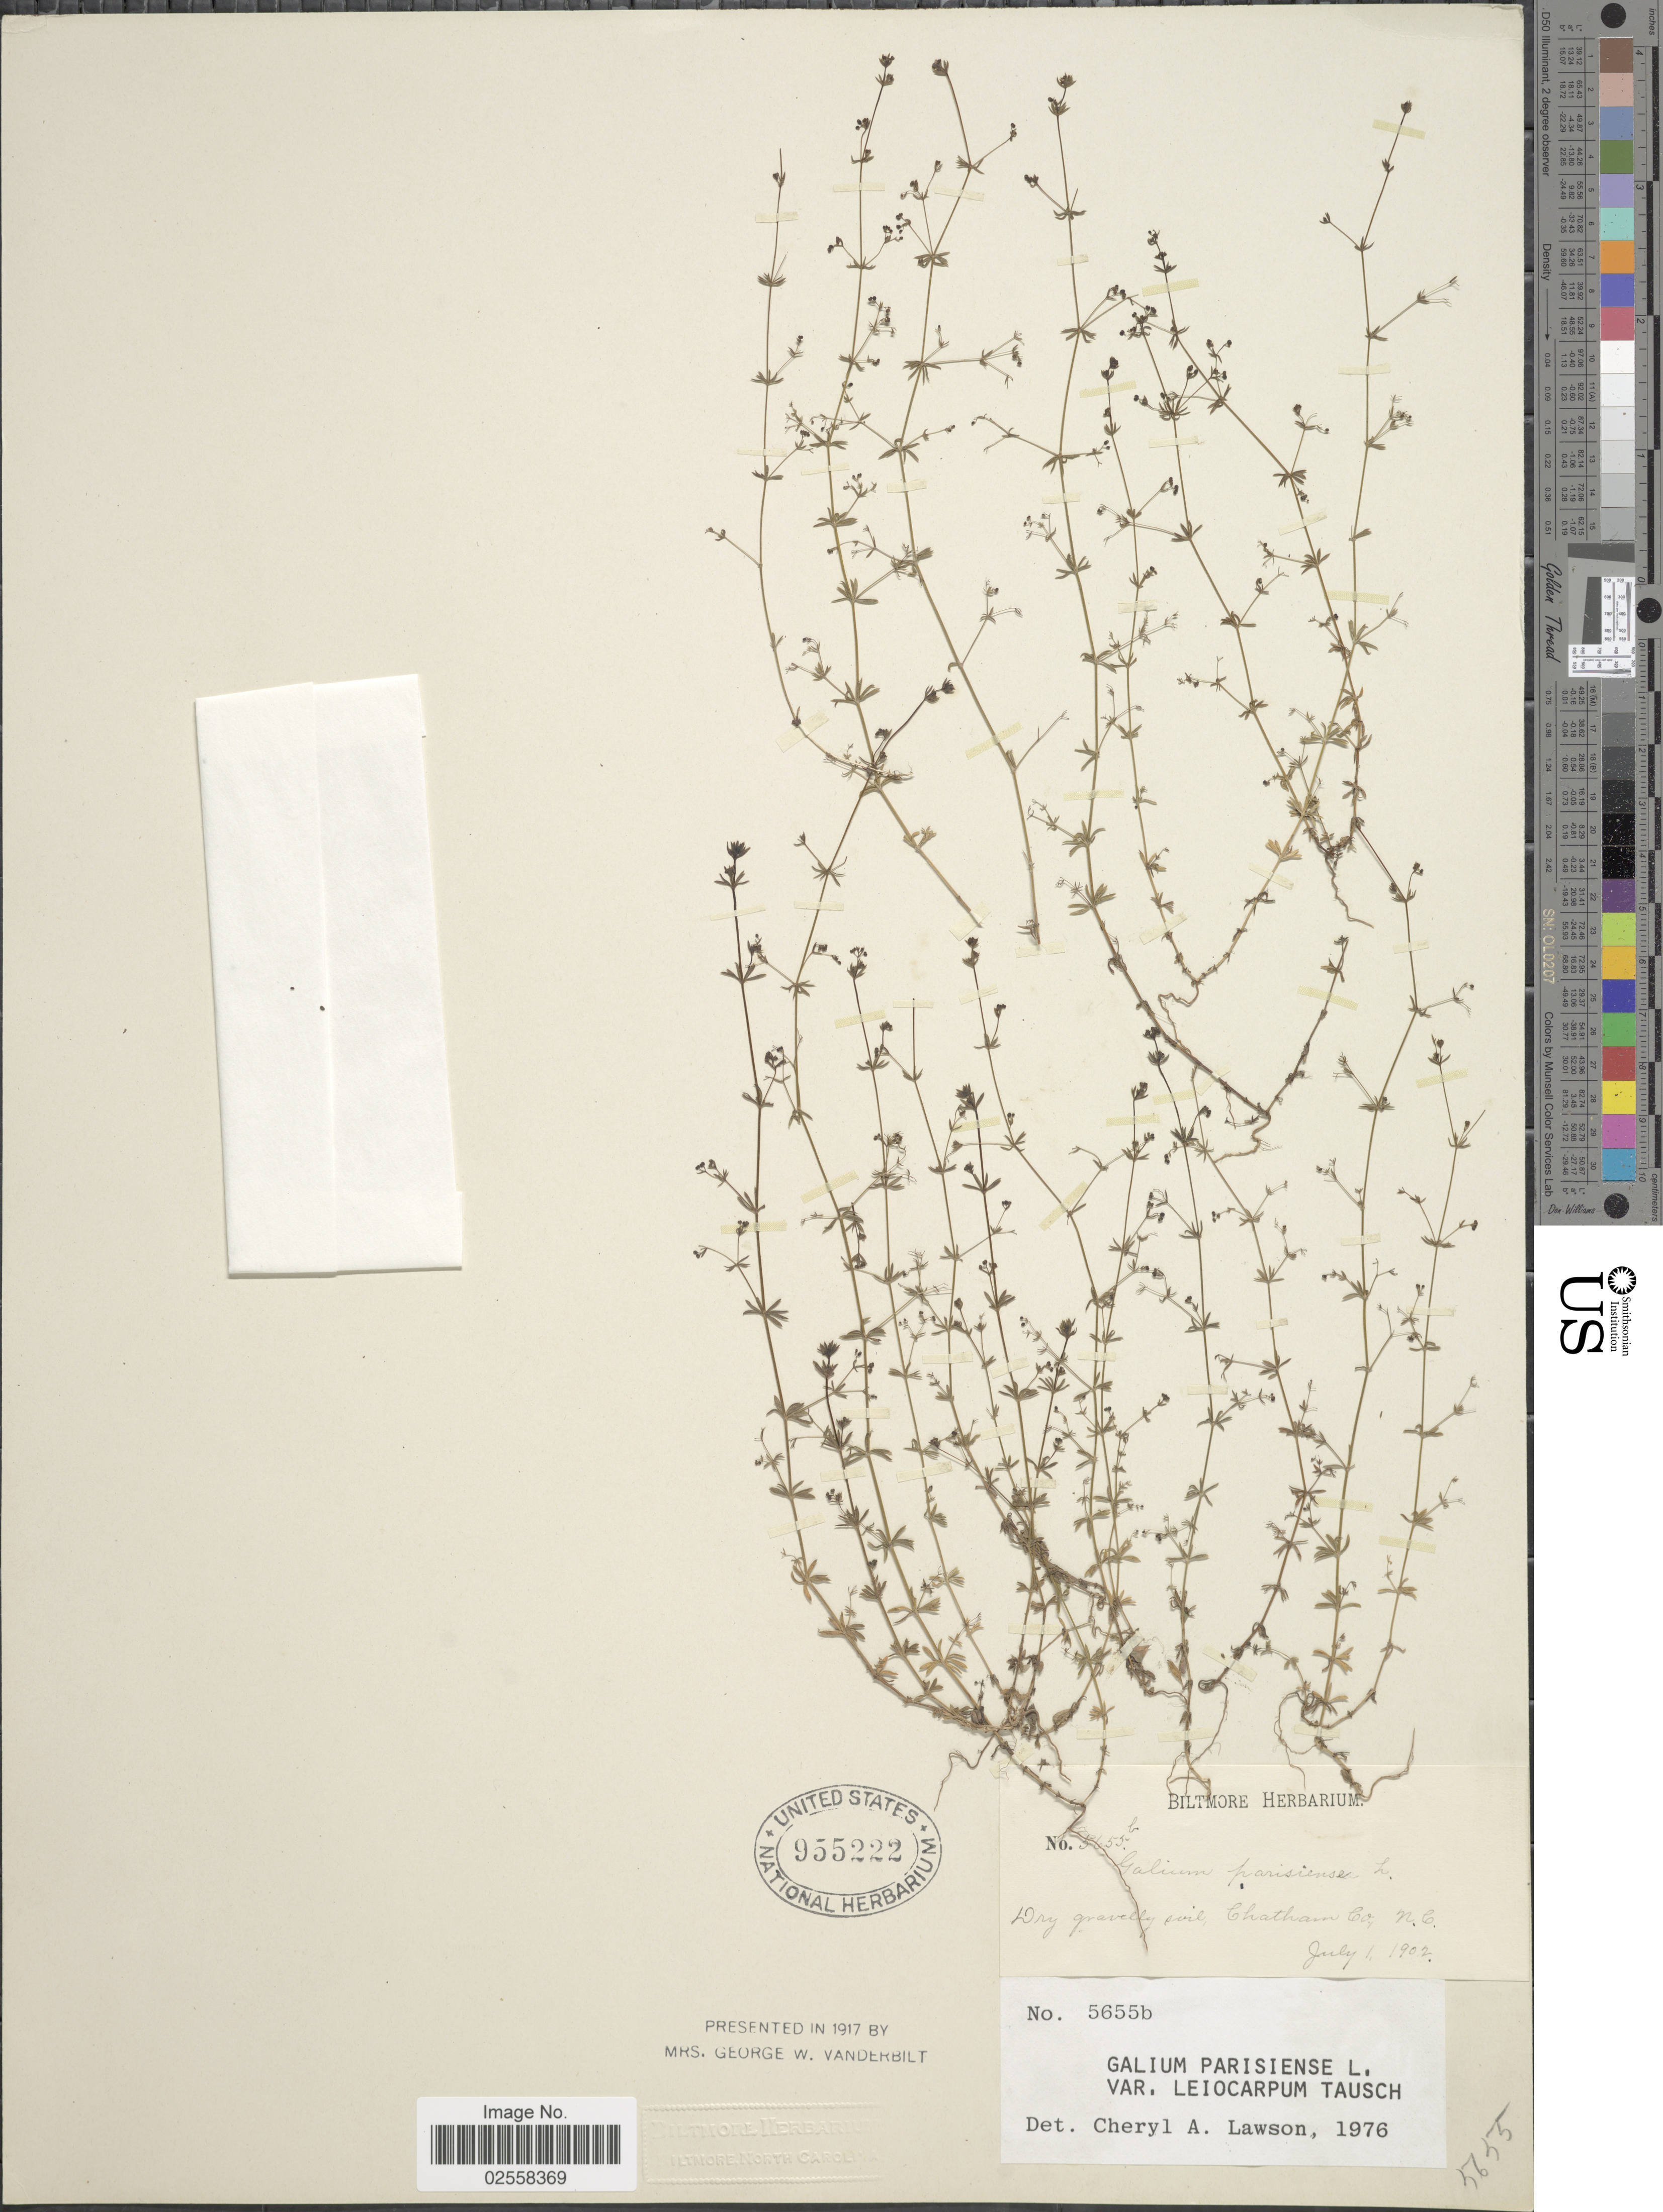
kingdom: Plantae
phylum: Tracheophyta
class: Magnoliopsida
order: Gentianales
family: Rubiaceae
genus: Galium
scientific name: Galium parisiense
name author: L.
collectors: ex herb. Biltmore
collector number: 5655b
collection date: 1902-07-01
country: United States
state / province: North Carolina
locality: Chatham Co, N.C.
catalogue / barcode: US 955222